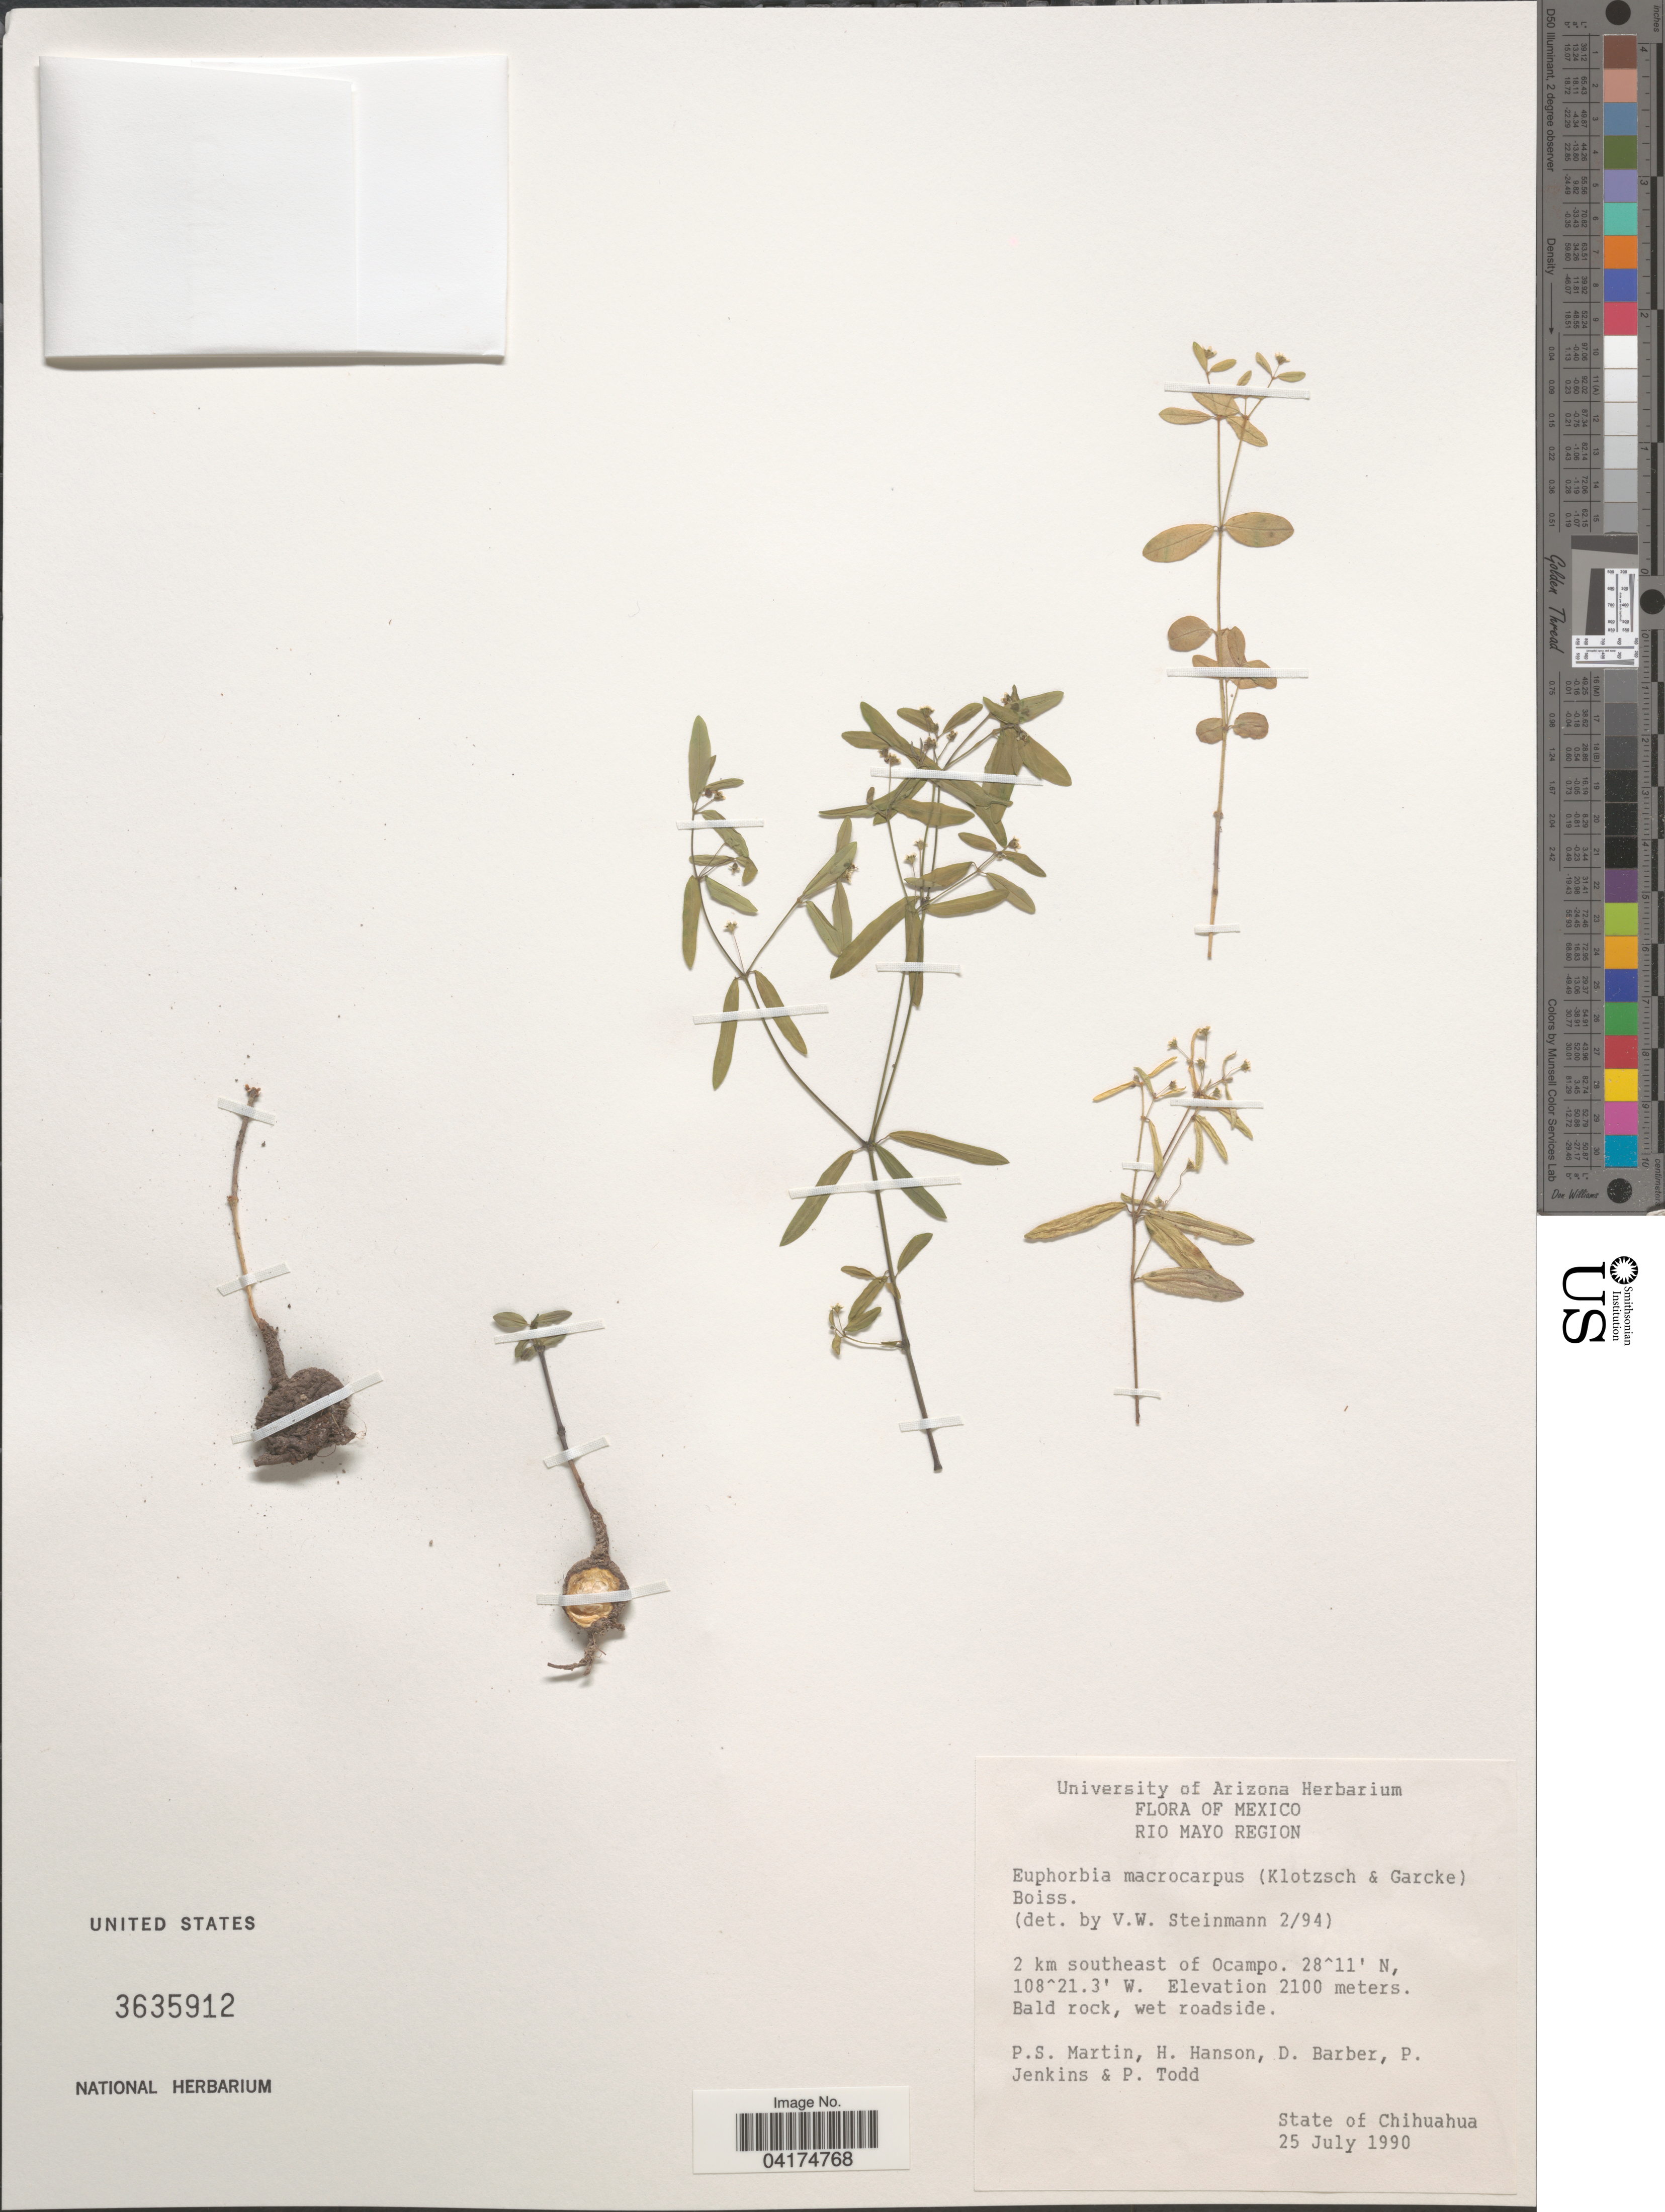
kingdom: Plantae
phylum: Tracheophyta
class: Magnoliopsida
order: Malpighiales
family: Euphorbiaceae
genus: Euphorbia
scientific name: Euphorbia macrocarpa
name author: Boiss. & Buhse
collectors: P. S. Martin, H. Hanson, D. Barber, P. Jenkins & P. Todd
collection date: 1990-07-25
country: Mexico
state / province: Chihuahua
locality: Rio Mayo Region. 2 km southeast of Ocampo.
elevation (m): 2100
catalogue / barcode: US 3635912